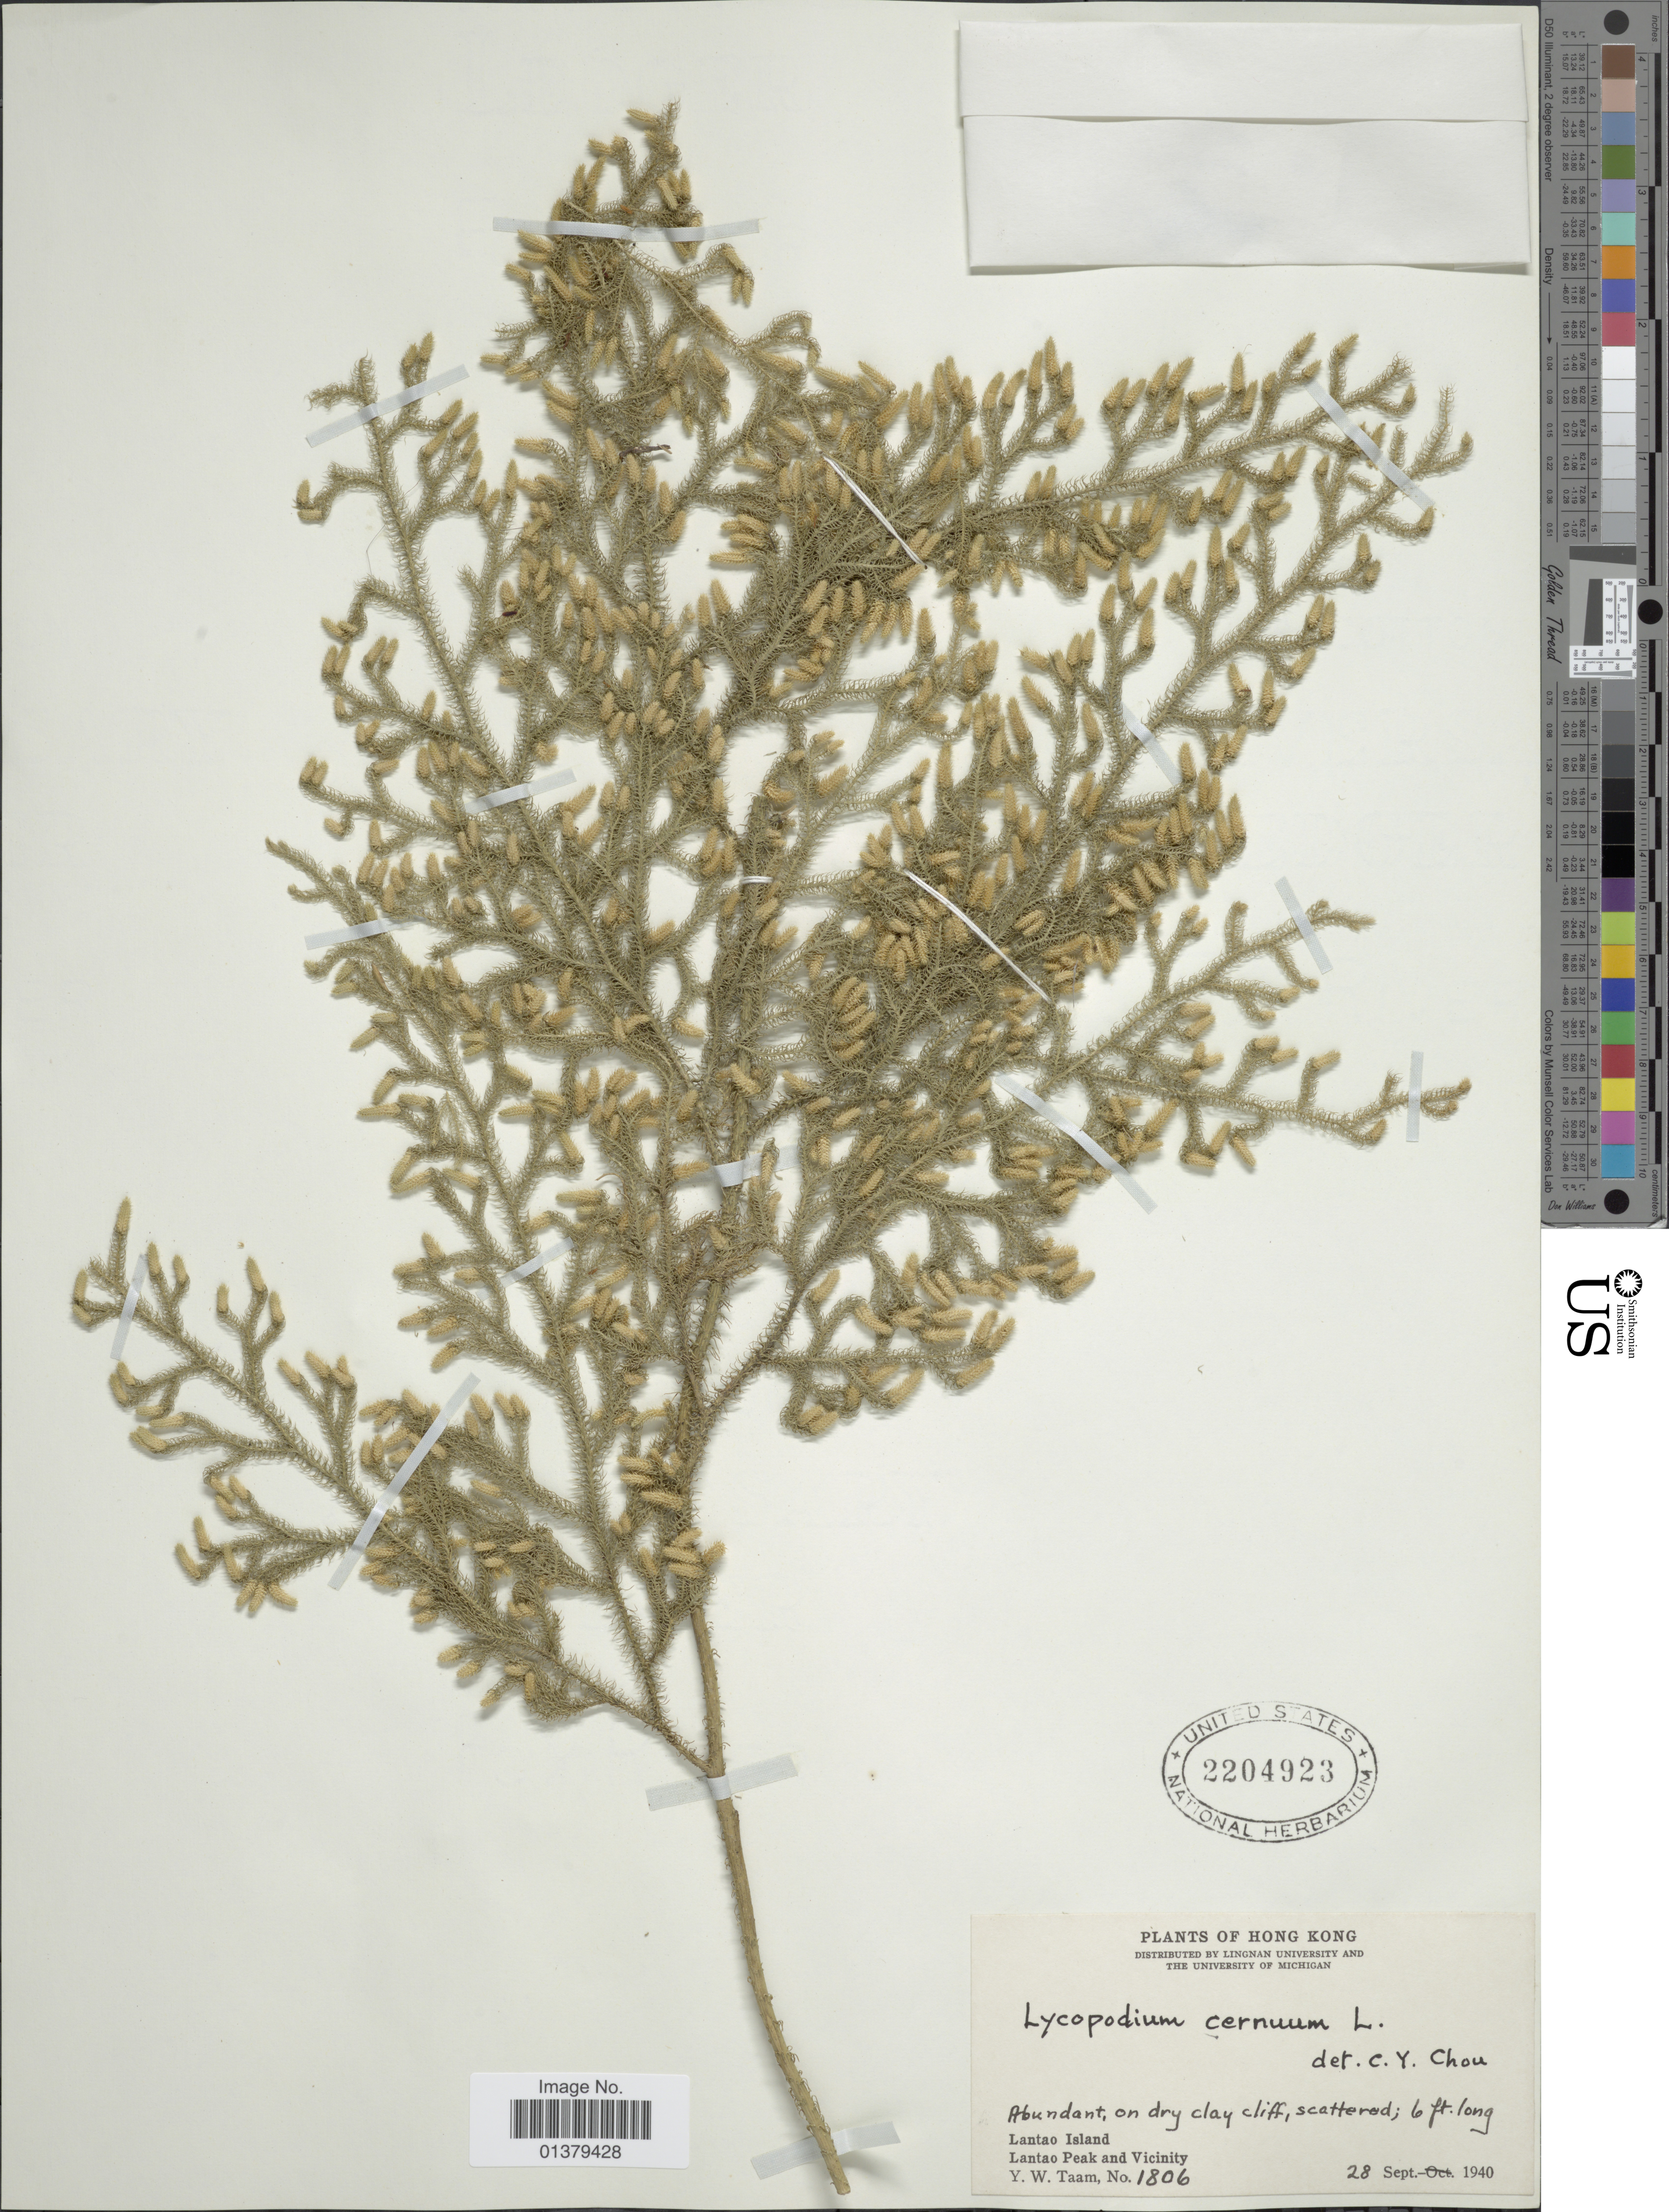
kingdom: Plantae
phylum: Tracheophyta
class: Lycopodiopsida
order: Lycopodiales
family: Lycopodiaceae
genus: Palhinhaea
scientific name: Palhinhaea cernua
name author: (L.) Vasc. & Franco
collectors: Y. W. Taam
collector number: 1806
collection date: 1940-09-28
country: China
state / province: Hong Kong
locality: Lantao Island, Lantao Peak and Vicinity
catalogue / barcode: US 2204923